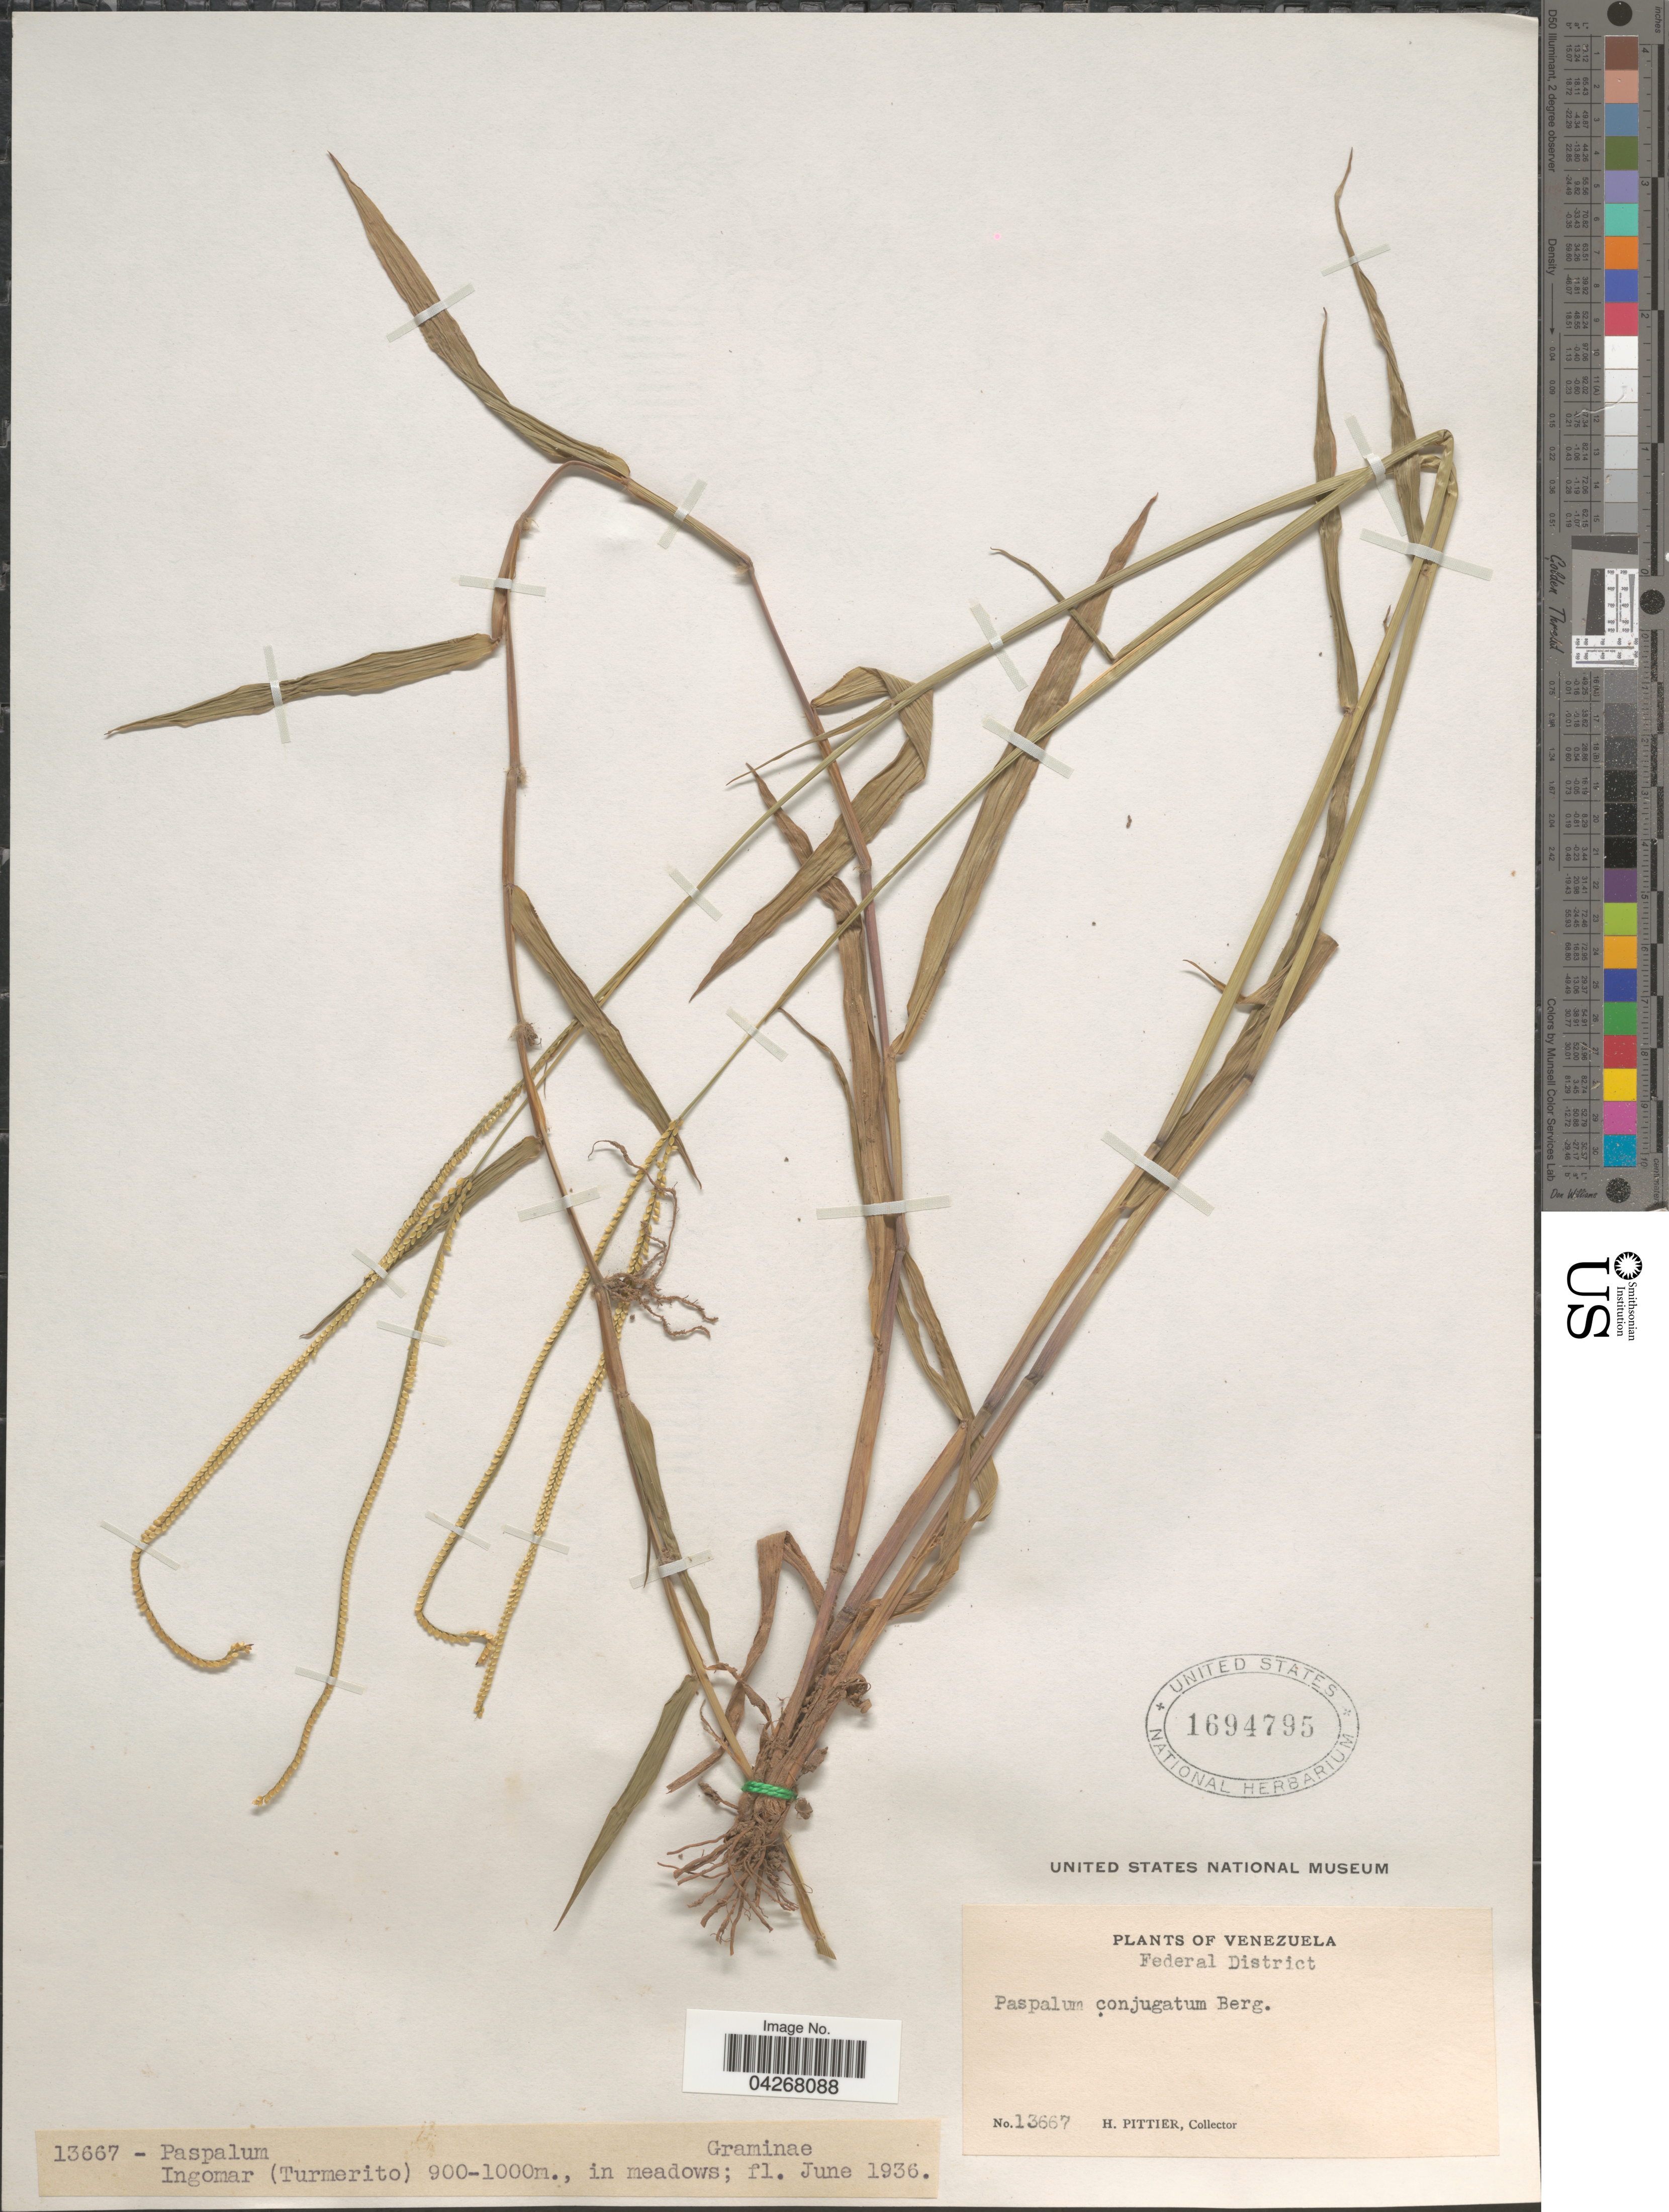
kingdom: Plantae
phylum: Tracheophyta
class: Liliopsida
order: Poales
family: Poaceae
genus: Paspalum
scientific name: Paspalum conjugatum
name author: P.J. Bergius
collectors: H. F. Pittier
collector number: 13667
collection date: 1936-06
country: Venezuela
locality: Ingomar (Turmerito), in meadows. Federal District.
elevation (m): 900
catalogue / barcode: US 1694795